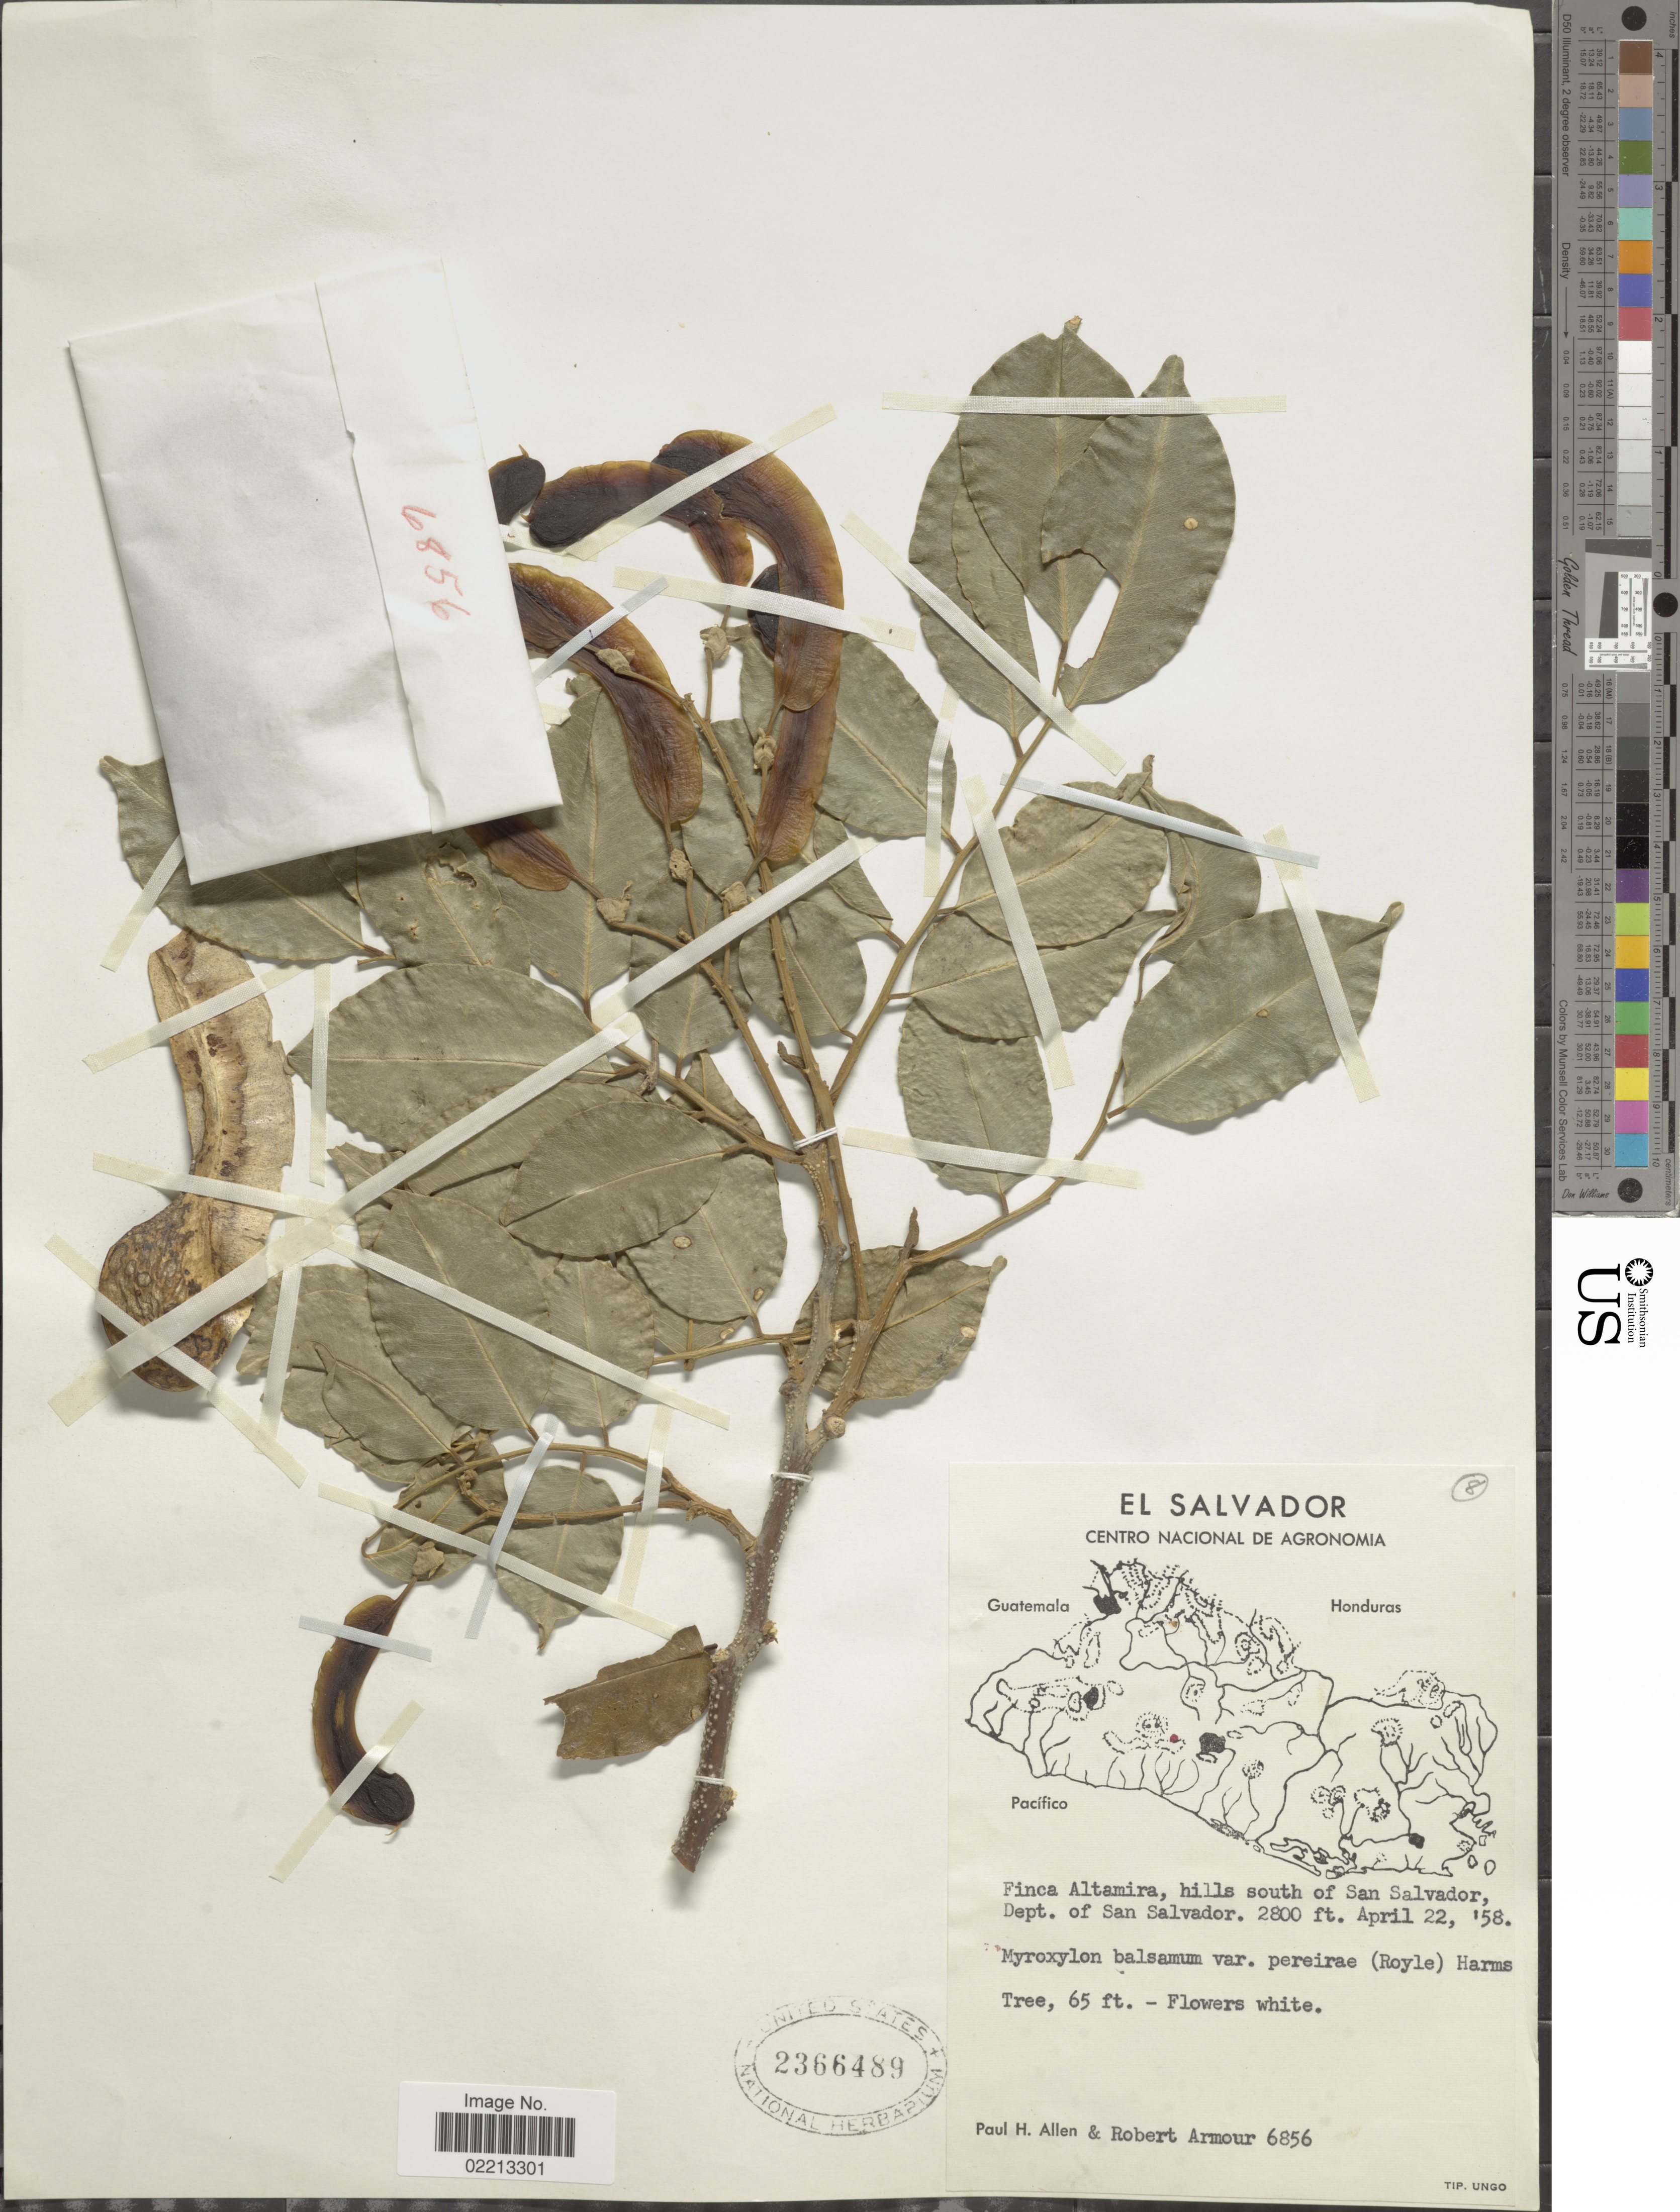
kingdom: Plantae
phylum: Tracheophyta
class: Magnoliopsida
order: Fabales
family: Fabaceae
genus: Myroxylon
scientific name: Myroxylon balsamum var. pereirae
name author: (Royle) Harms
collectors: P. H. Allen & R. Armour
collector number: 6856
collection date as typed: Transcribed d/m/y: 22/4/58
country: El Salvador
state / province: San Salvador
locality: Finca Altamira, hills south of San Salvador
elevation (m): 853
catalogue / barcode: US 2366489